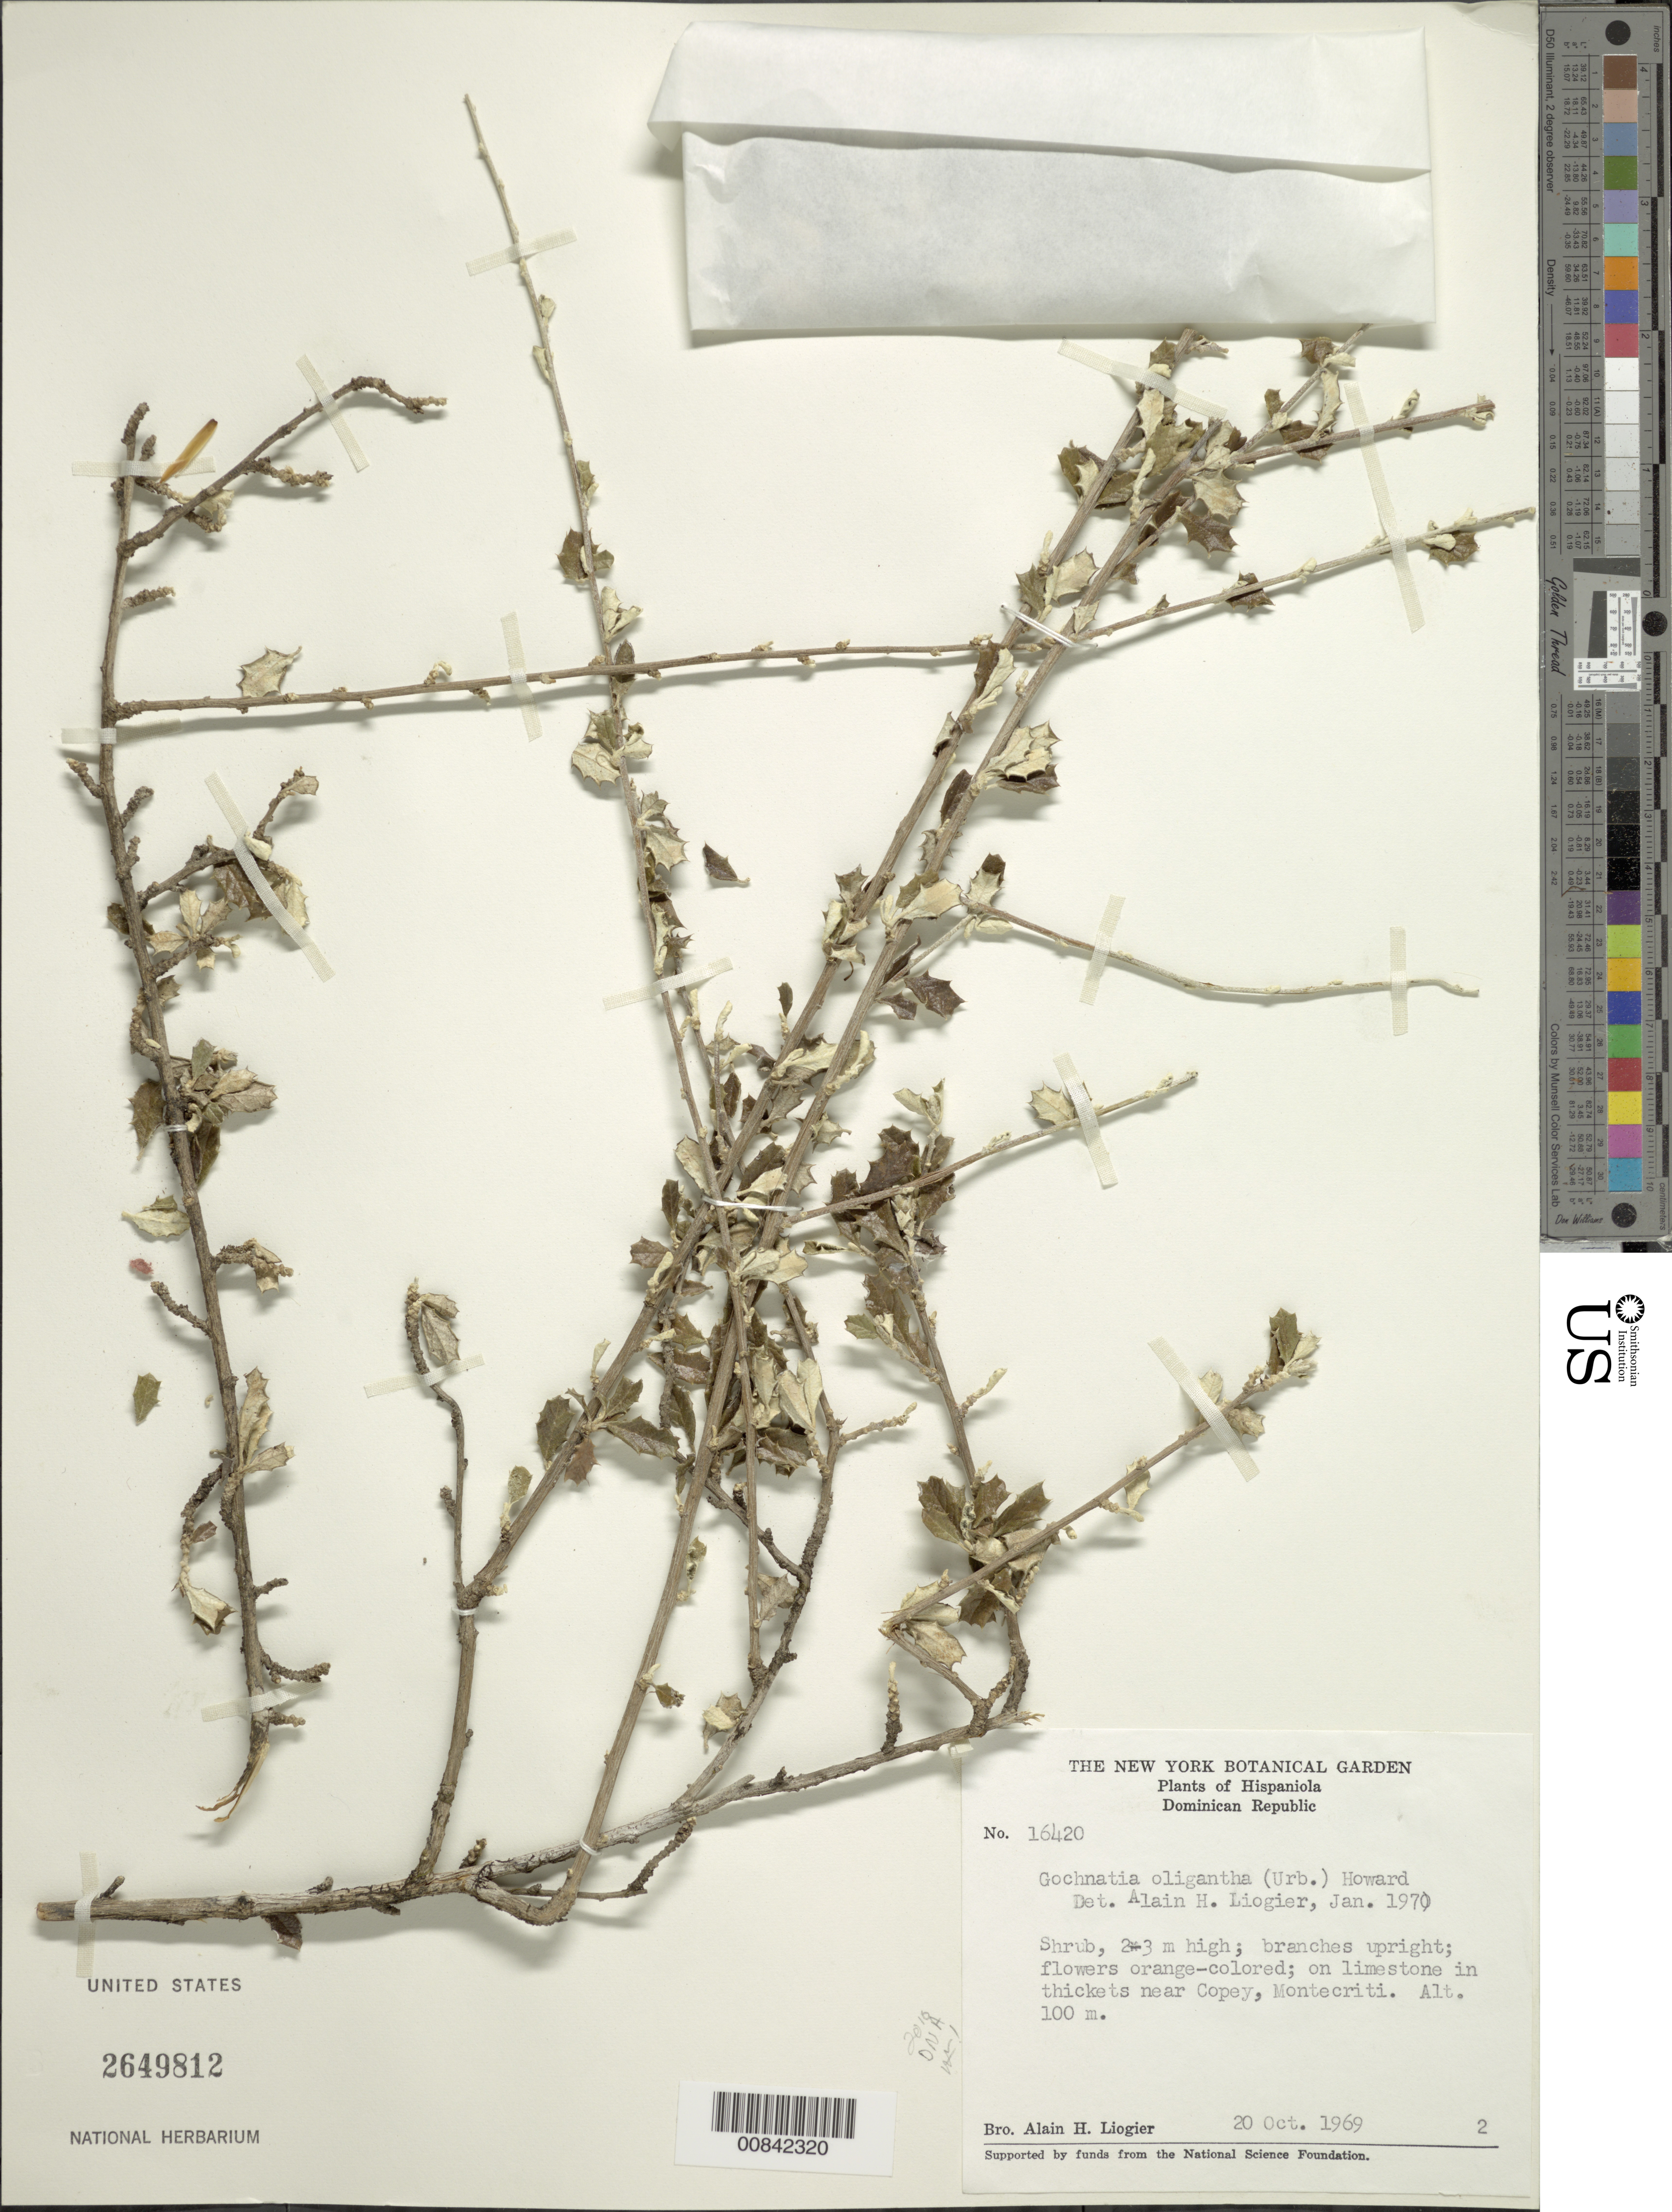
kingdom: Plantae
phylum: Tracheophyta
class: Magnoliopsida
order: Asterales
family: Asteraceae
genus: Anastraphia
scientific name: Anastraphia oligantha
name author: Urb.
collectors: A. H. Liogier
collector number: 16420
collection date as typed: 20 Oct 1969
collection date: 1969-10-20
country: Dominican Republic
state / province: Monte Cristi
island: Hispaniola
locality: Near Copey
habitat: On limestone in thickets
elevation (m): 100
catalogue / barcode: US 2649812